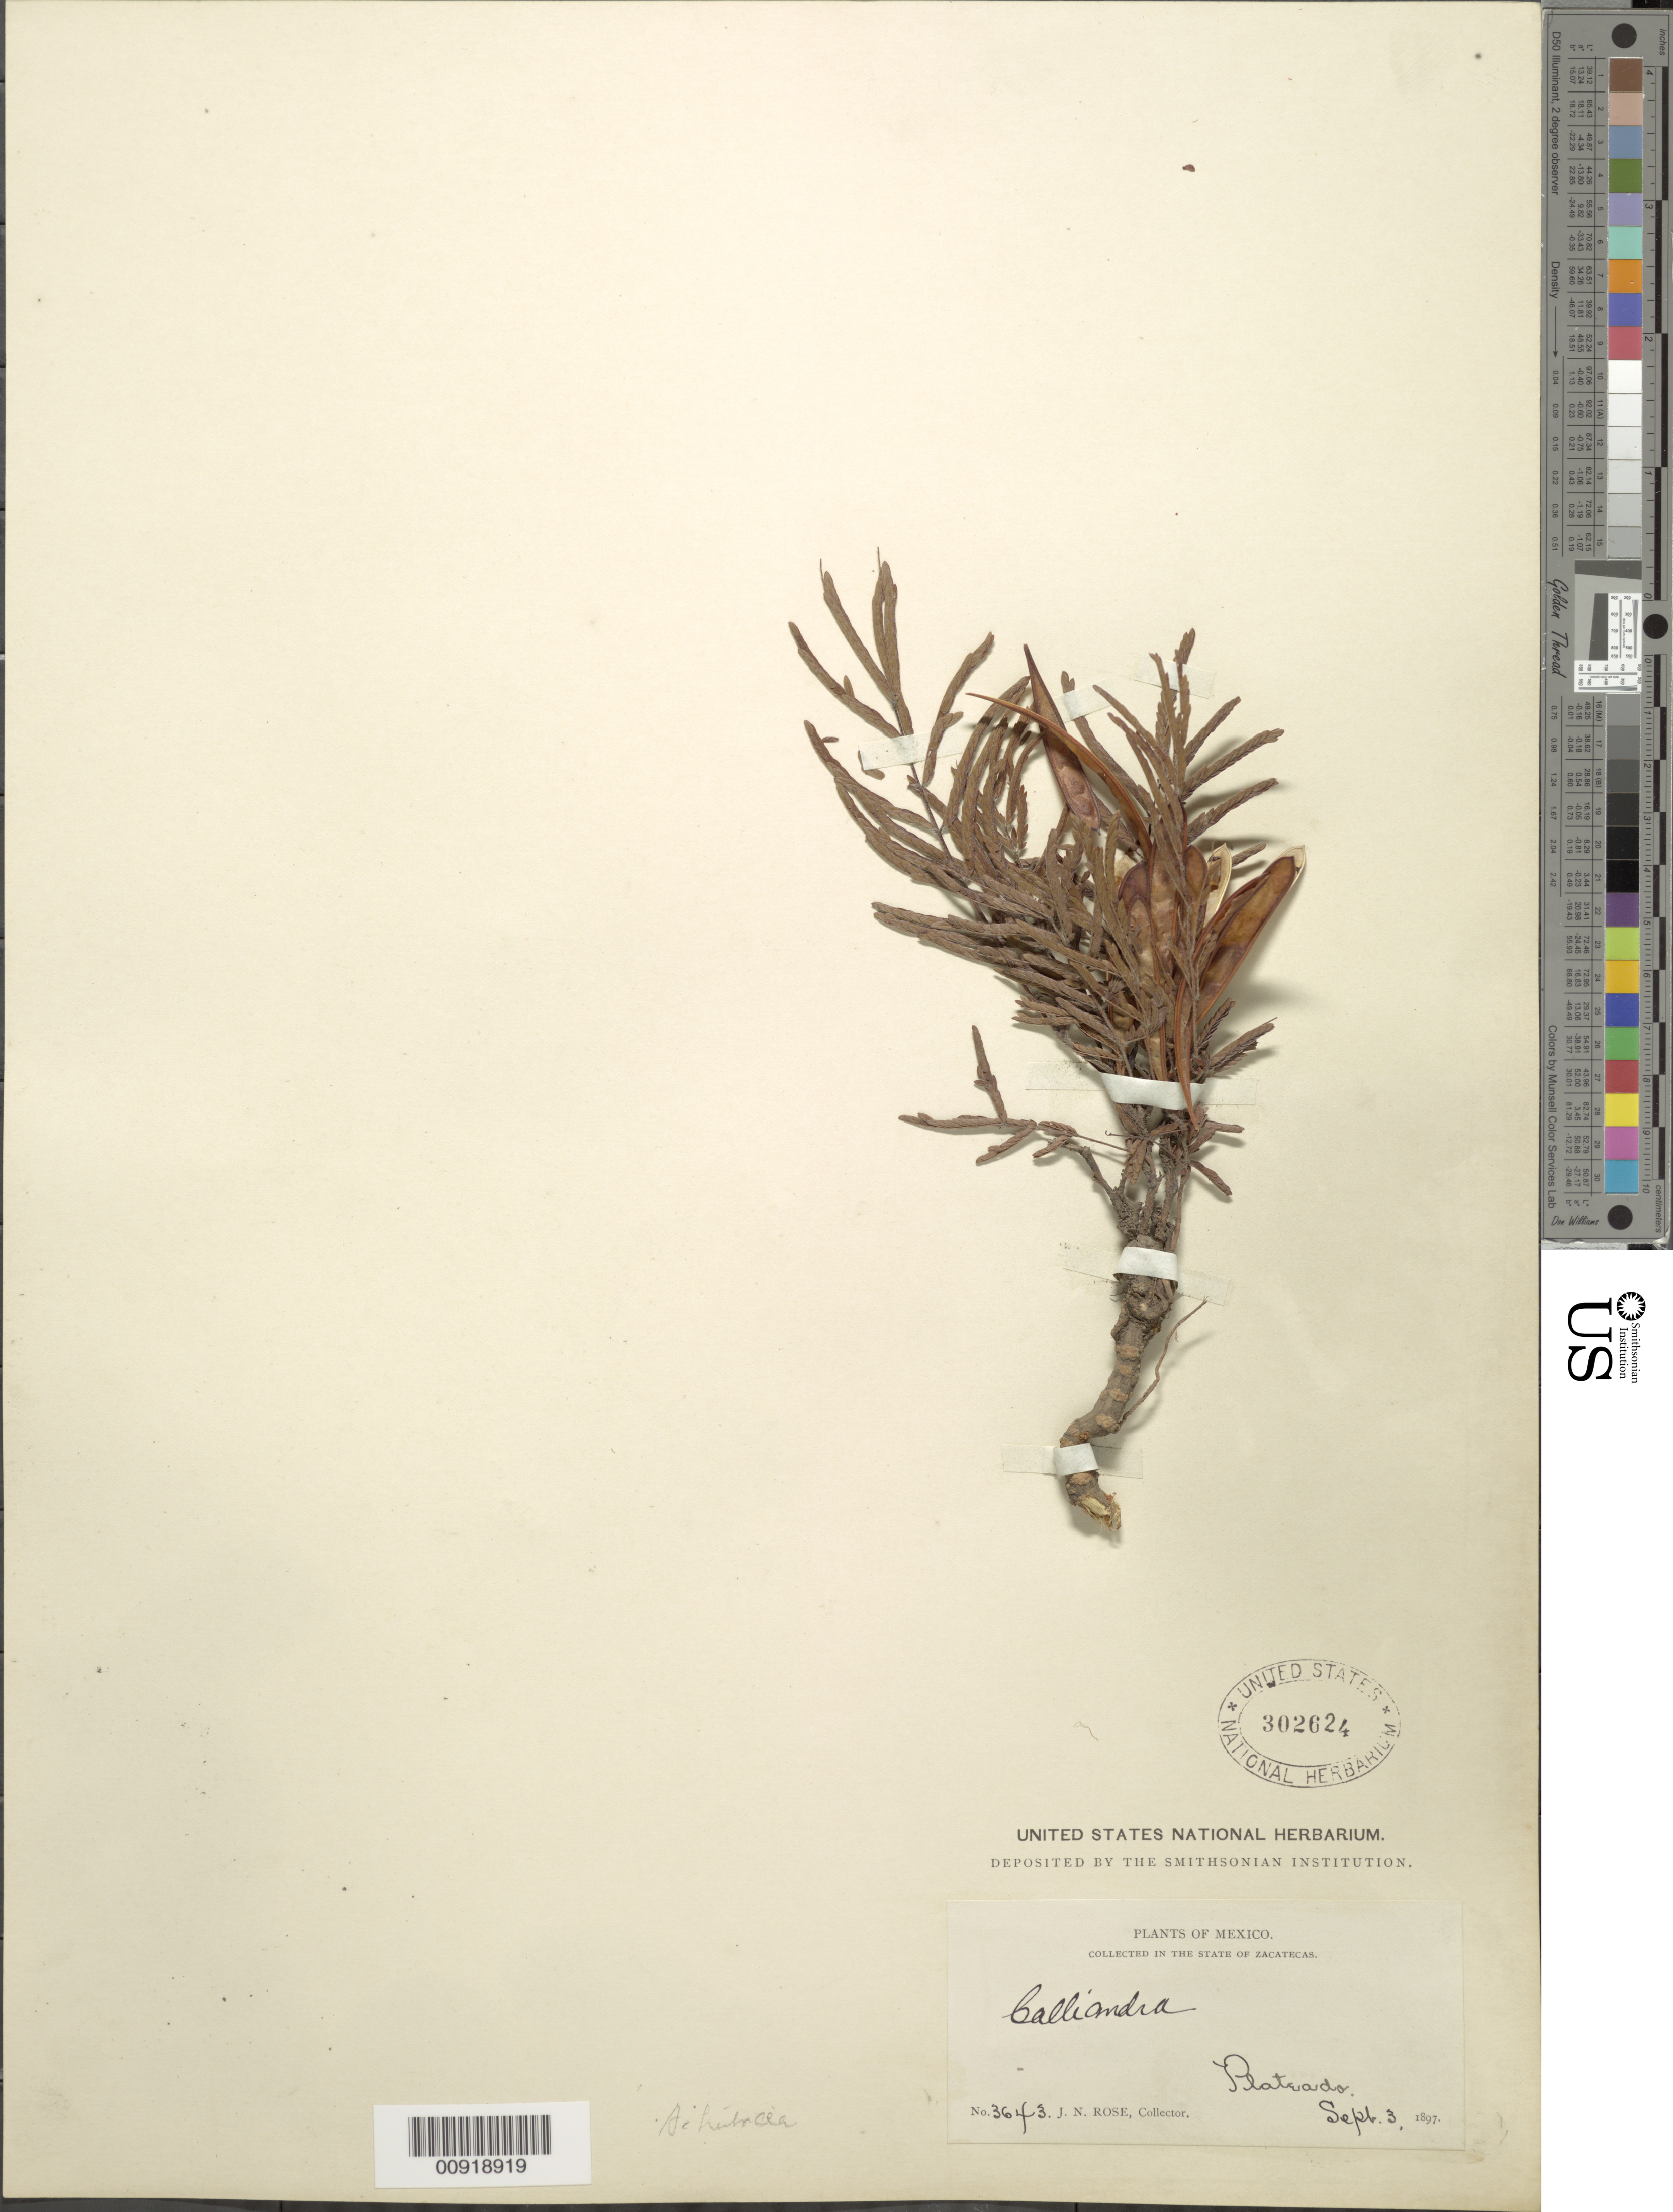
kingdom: Plantae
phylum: Tracheophyta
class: Magnoliopsida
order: Fabales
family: Fabaceae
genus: Calliandra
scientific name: Calliandra herbacea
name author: Engelm. ex A. Gray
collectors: J. N. Rose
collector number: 3643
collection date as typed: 03 Sep 1897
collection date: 1897-09-03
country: Mexico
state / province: Zacatecas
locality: Plateado, State of Zacatecas.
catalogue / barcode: US 302624